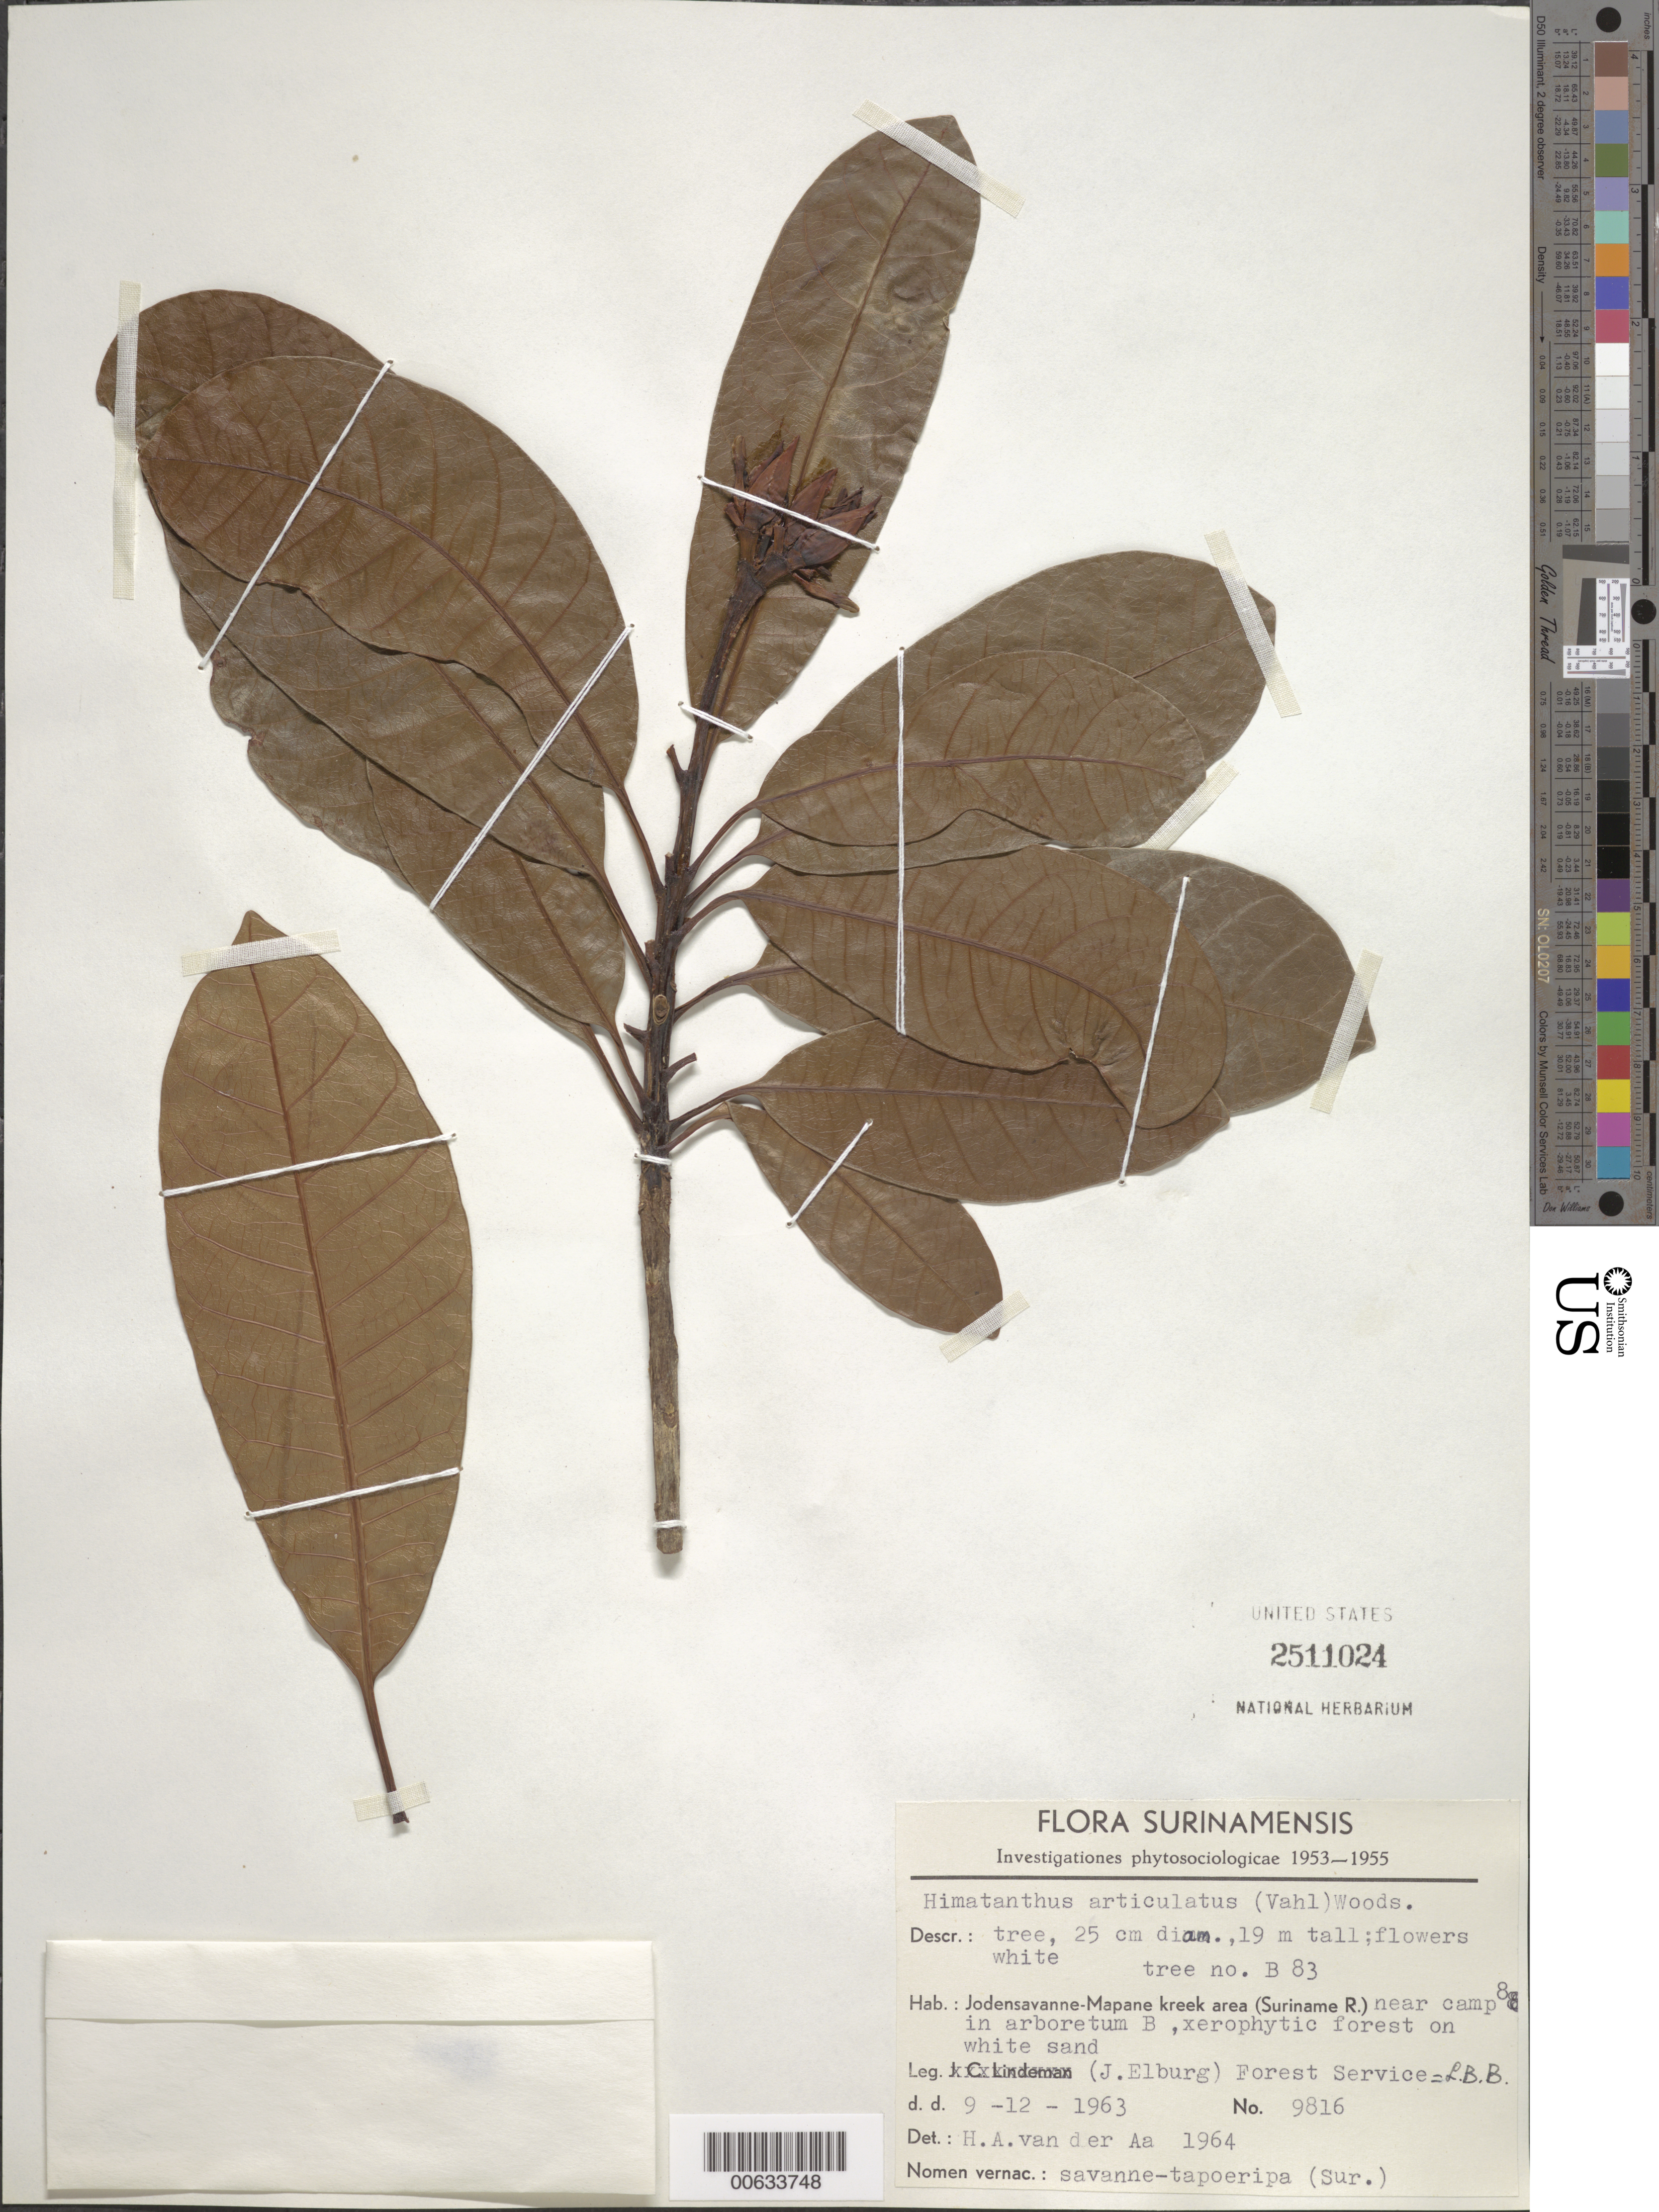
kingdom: Plantae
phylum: Tracheophyta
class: Magnoliopsida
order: Gentianales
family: Apocynaceae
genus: Himatanthus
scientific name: Himatanthus articulatus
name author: (Vahl) Woodson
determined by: van der Aa, H. A.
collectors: J. Elburg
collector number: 9816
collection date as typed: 9-Dec-63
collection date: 1963-12-09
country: Suriname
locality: Jodensavanne-Mapane kreek area (Suriname R.), near Camp 8, in arboretum B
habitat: Xerophytic forest on white sand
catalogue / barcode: US 2511024